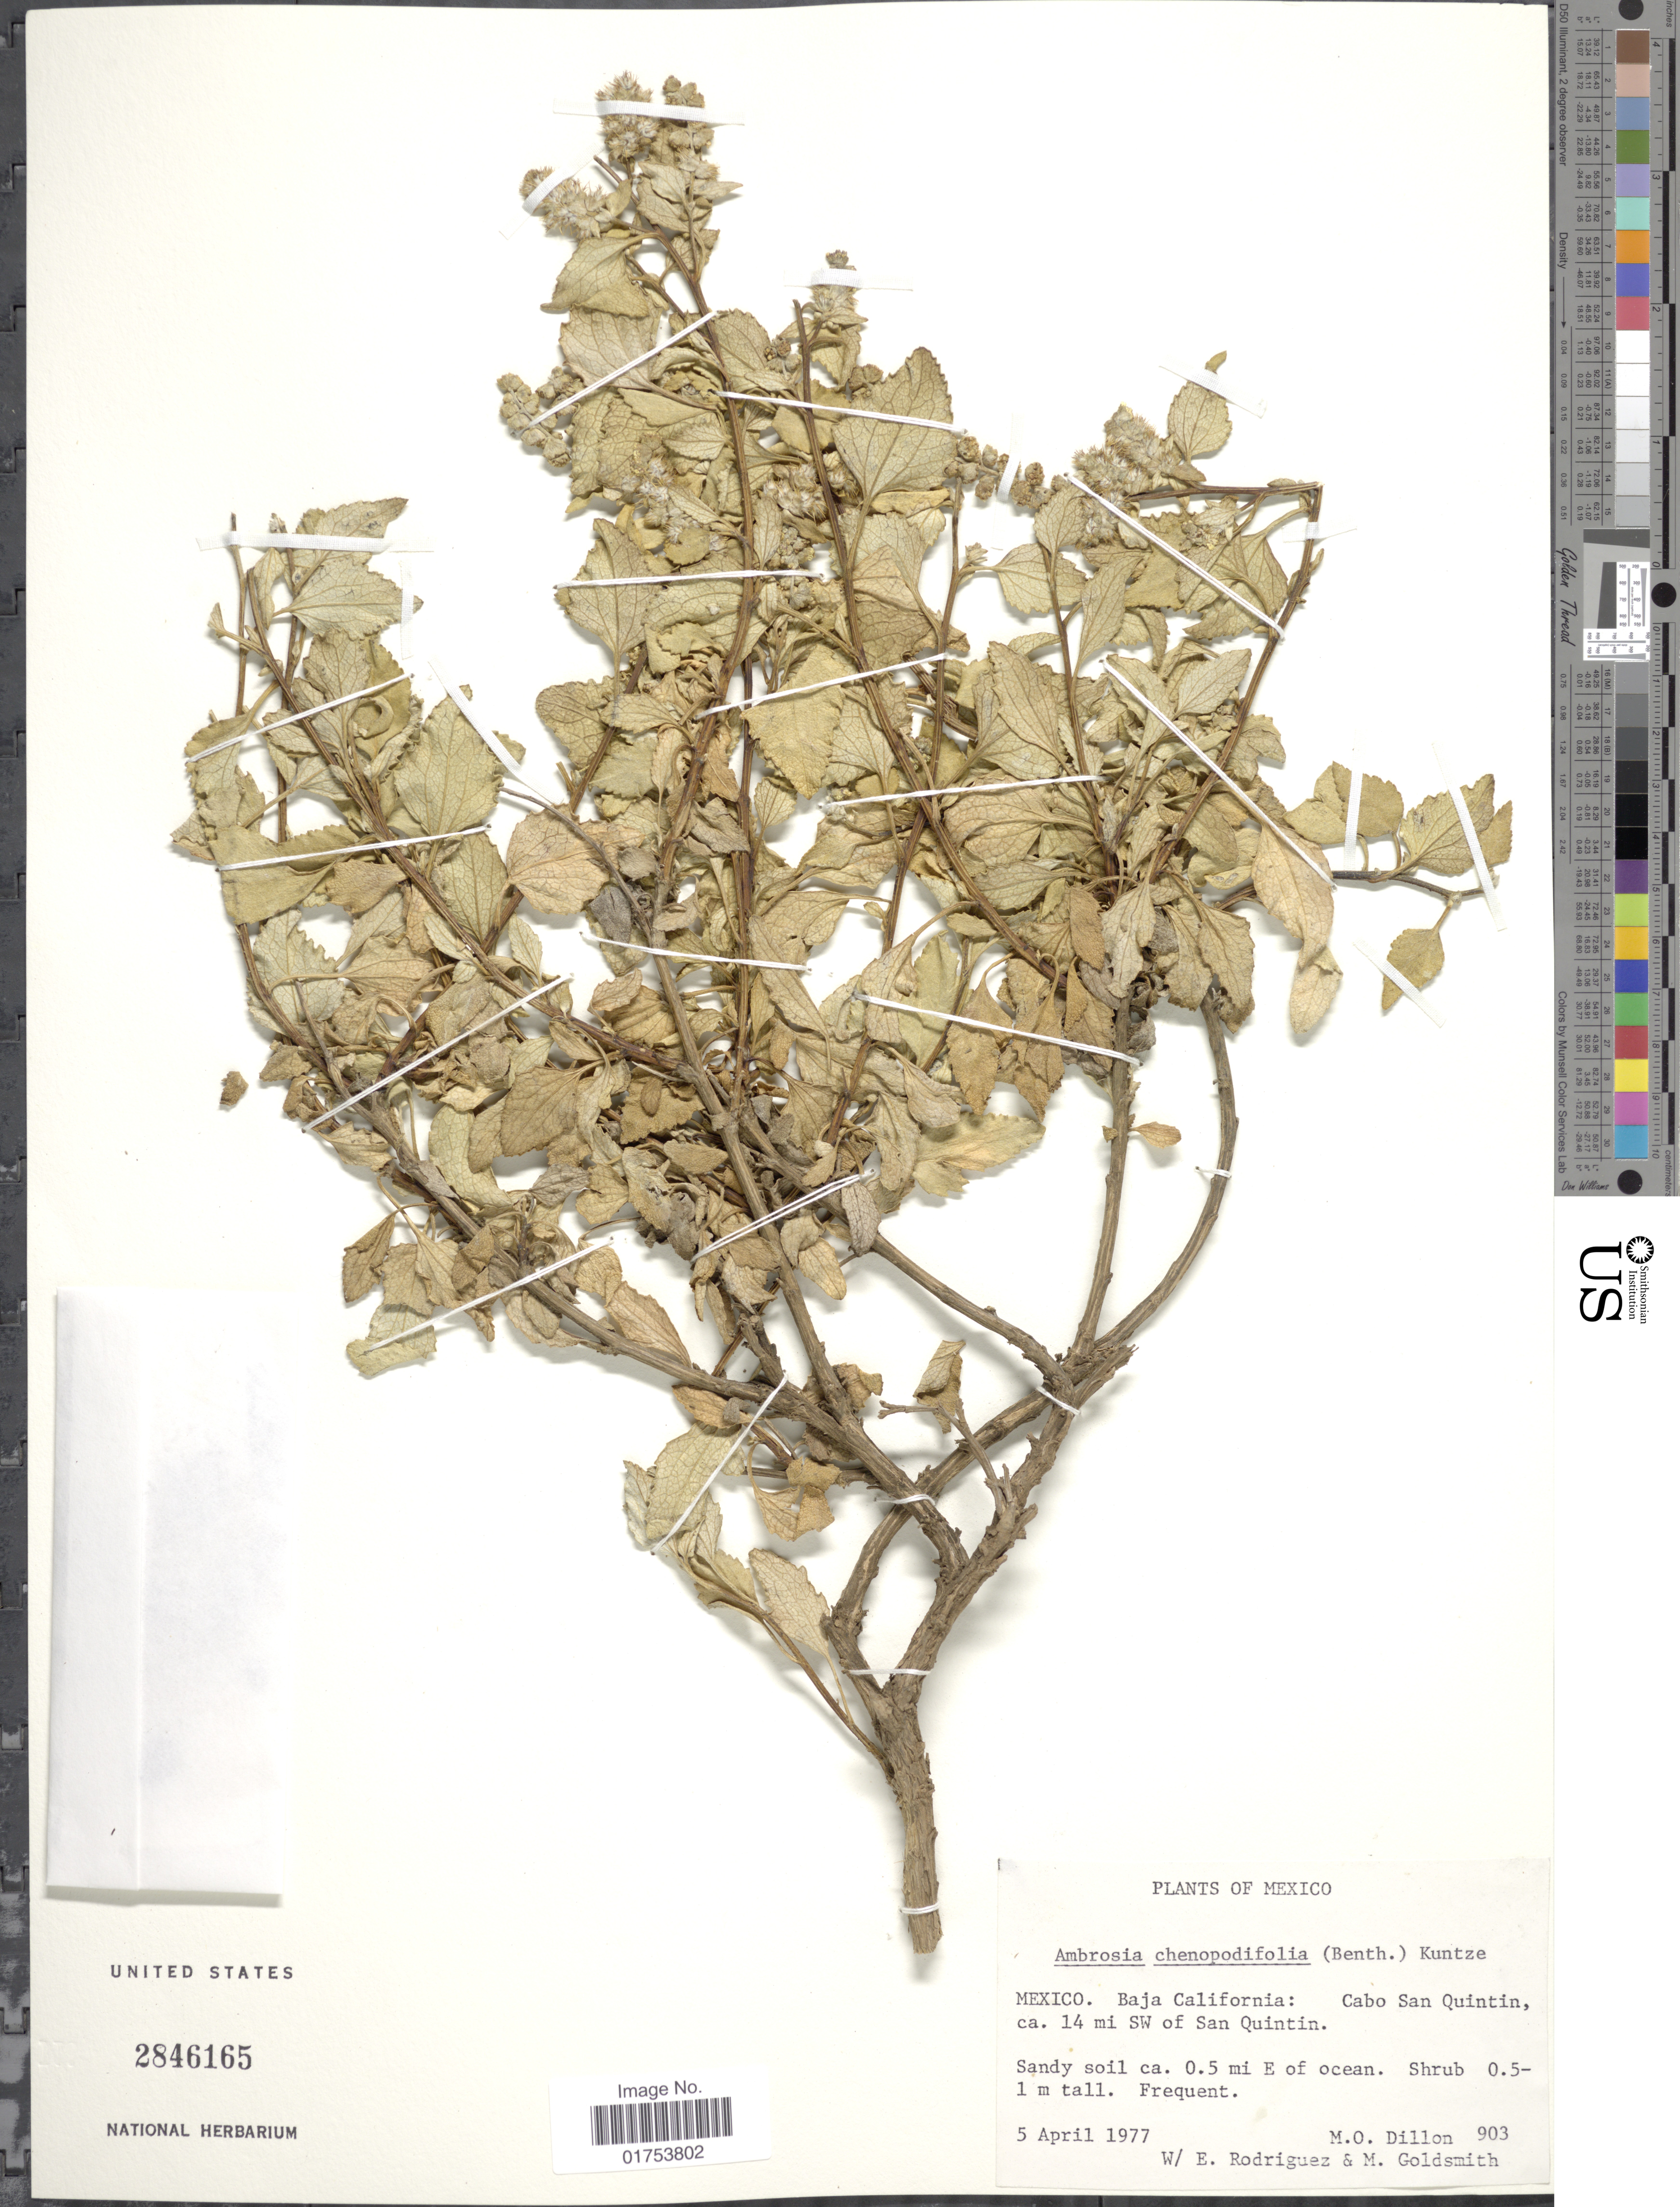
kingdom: Plantae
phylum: Tracheophyta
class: Magnoliopsida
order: Asterales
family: Asteraceae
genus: Ambrosia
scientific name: Ambrosia cheiranthifolia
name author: A. Gray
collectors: M. O. Dillon, W. Rodriguez, E. Rodriguez & M. Goldsmith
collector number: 903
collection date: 1977-04-05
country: Mexico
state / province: Baja California Norte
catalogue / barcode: US 2846165